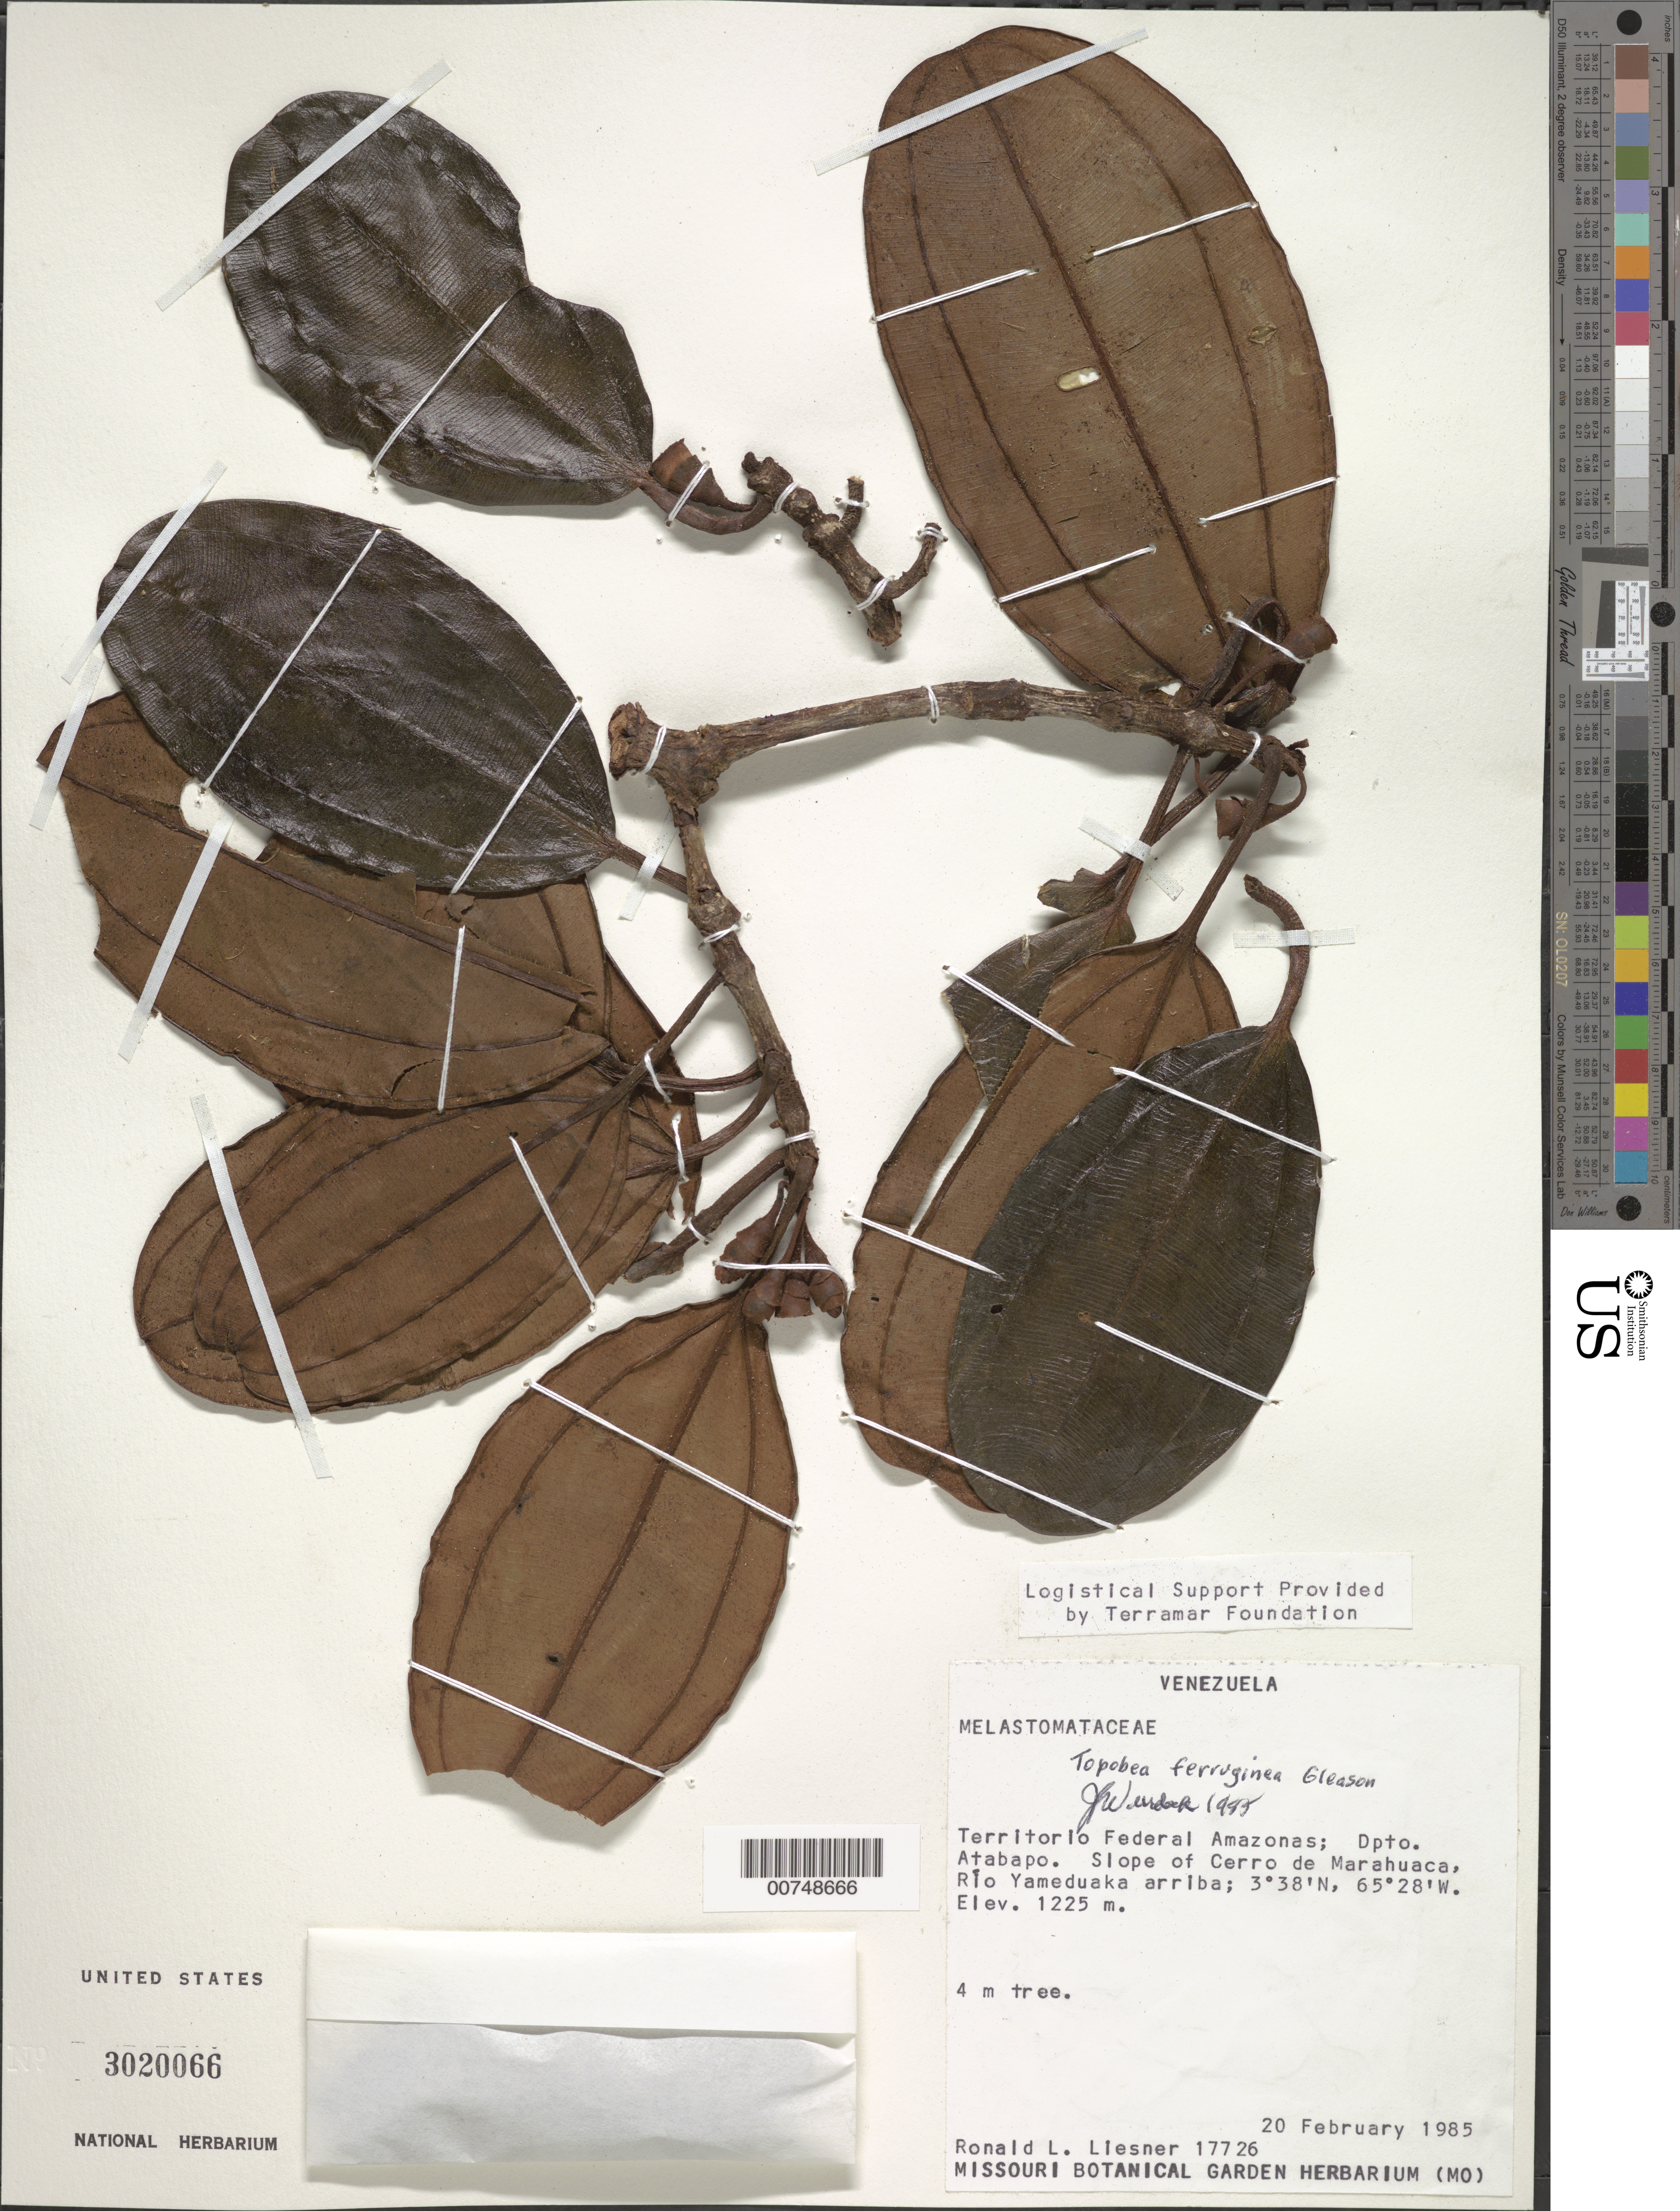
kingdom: Plantae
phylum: Tracheophyta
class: Magnoliopsida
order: Myrtales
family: Melastomataceae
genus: Topobea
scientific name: Topobea ferruginea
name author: Gleason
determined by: Wurdack, John J., (US), US (UNITED STATES)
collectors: R. L. Liesner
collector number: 17726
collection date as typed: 20-Feb-85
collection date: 1985-02-20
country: Venezuela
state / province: Amazonas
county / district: Atabapo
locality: Cerro de Marahuaca slope, Río Yameduaka arriba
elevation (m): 1225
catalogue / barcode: US 3020066